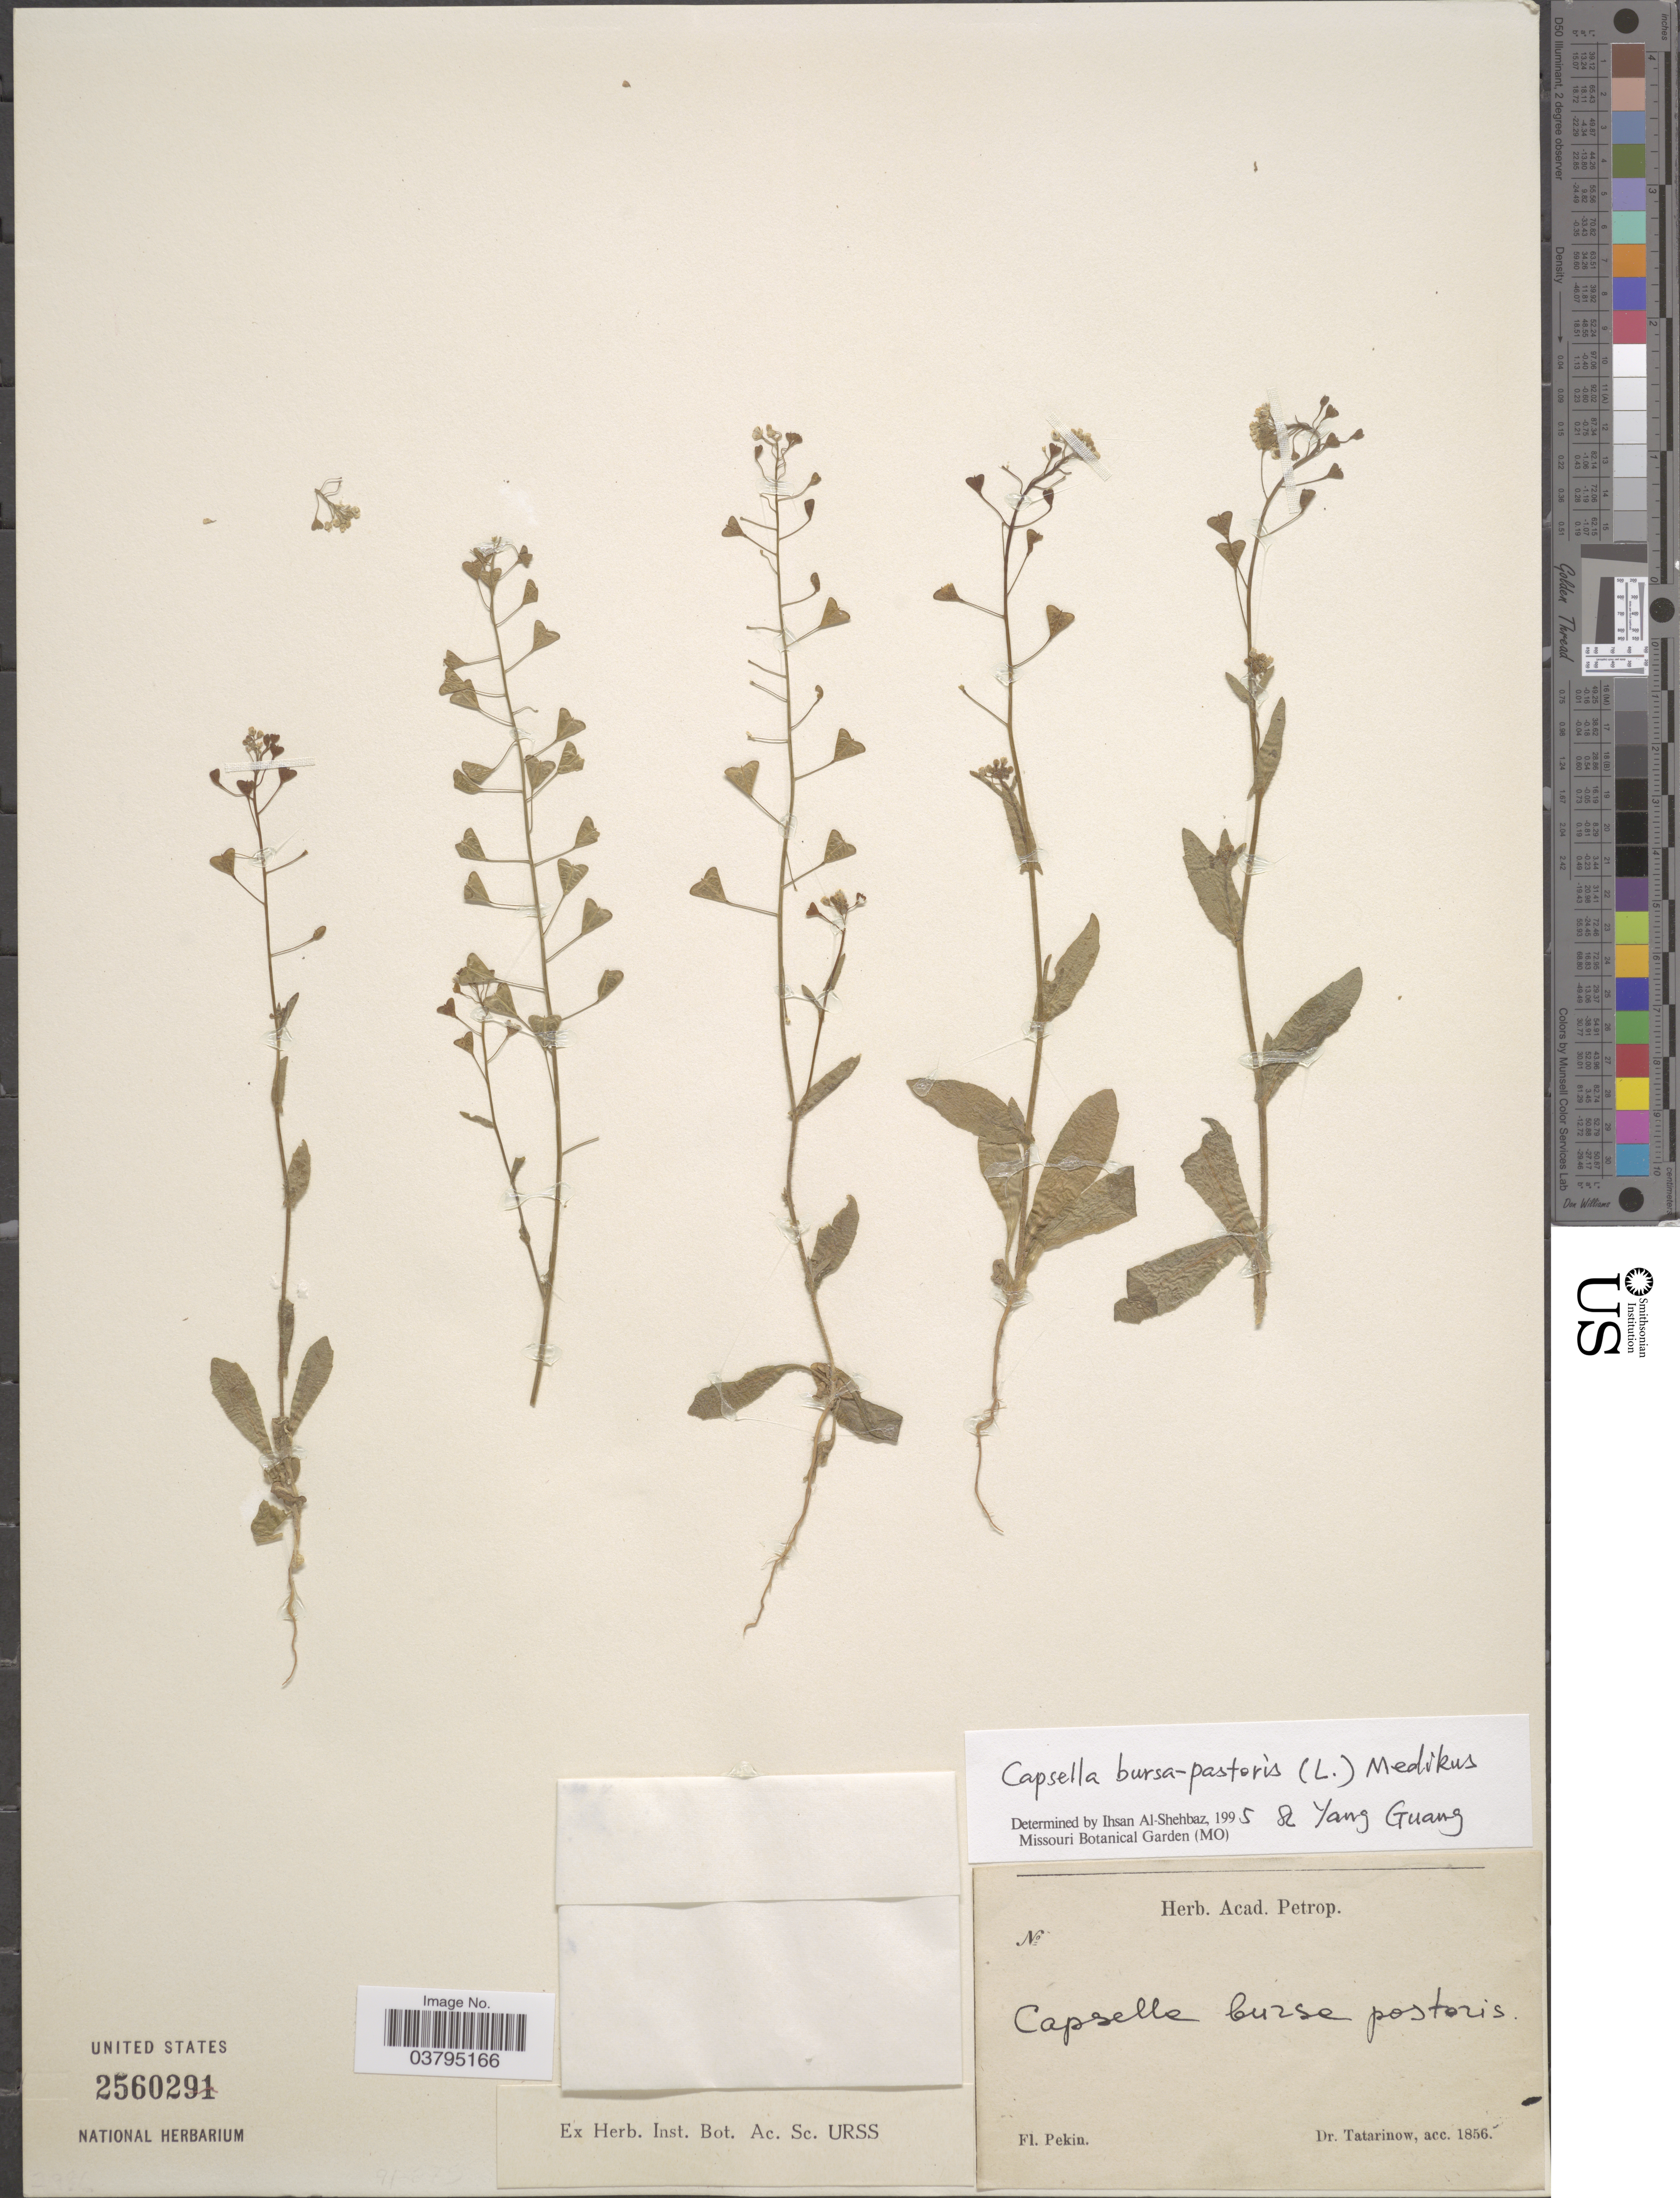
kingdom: Plantae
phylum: Tracheophyta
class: Magnoliopsida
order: Brassicales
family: Brassicaceae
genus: Capsella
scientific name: Capsella bursa-pastoris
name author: (L.) Medik.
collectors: -. Tatarinow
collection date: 1856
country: China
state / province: Beijing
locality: Fl. Pekin.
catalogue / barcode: US 2560291